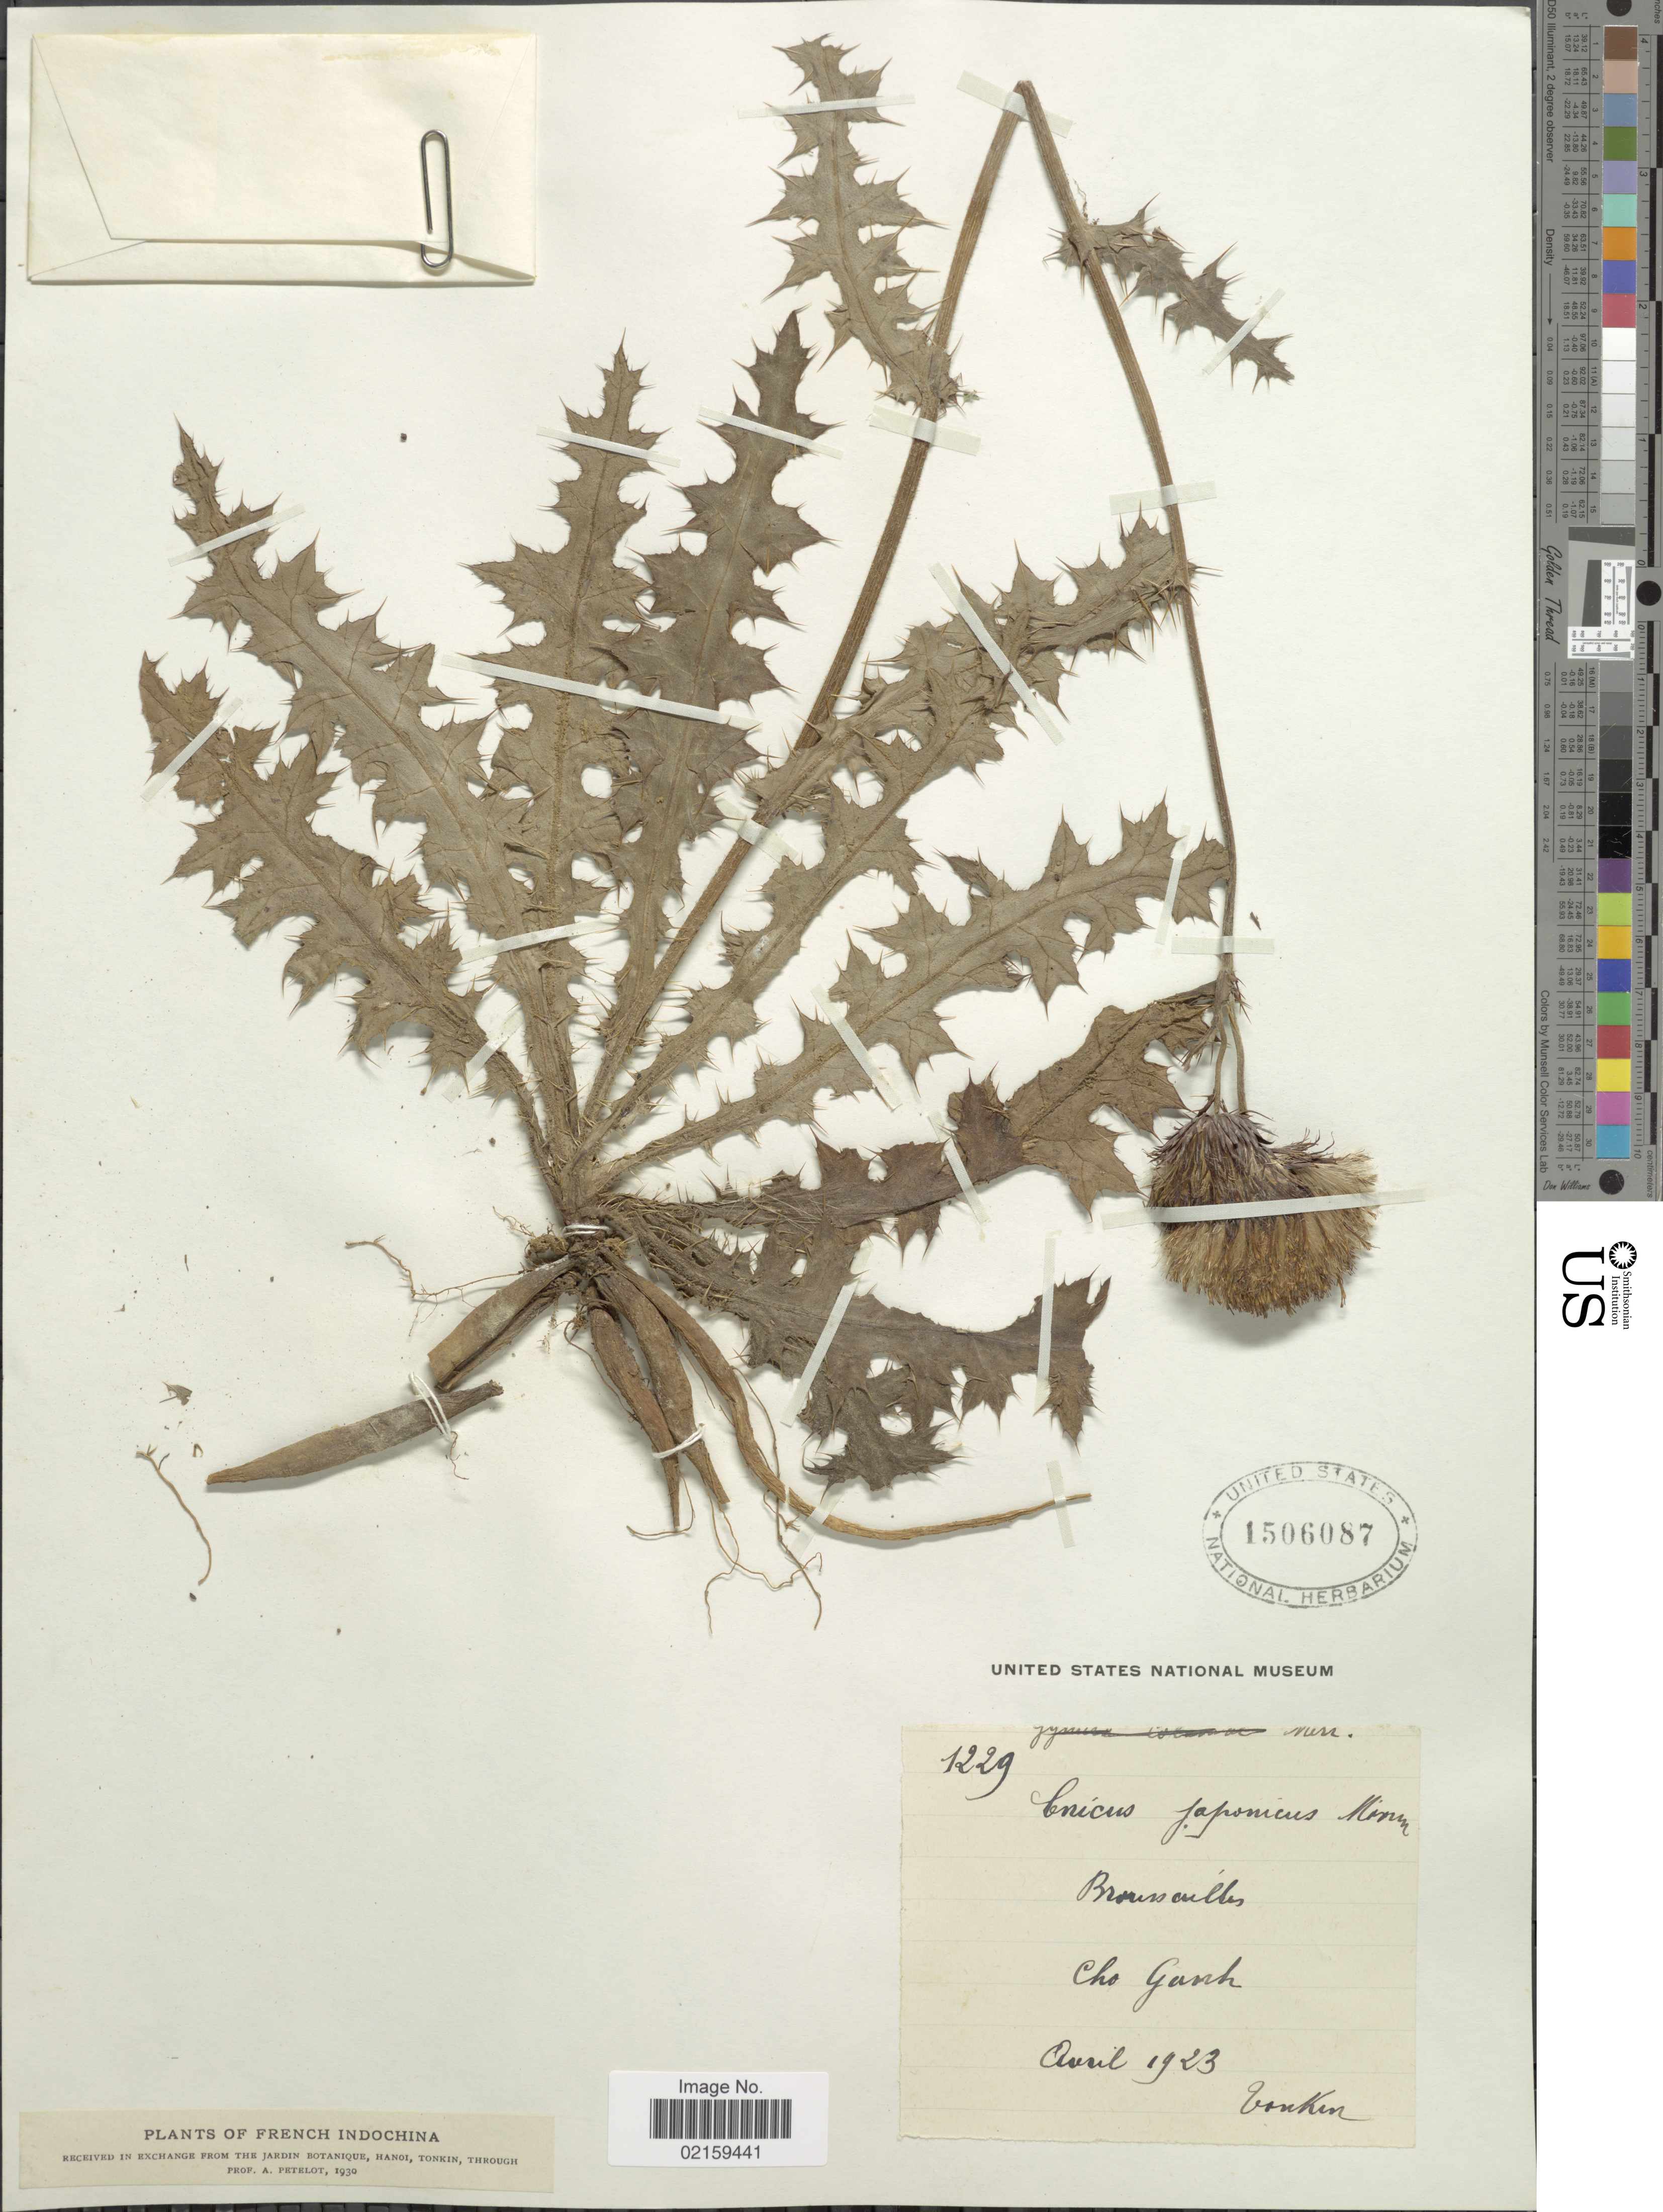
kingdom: Plantae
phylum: Tracheophyta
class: Magnoliopsida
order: Asterales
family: Asteraceae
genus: Cirsium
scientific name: Cirsium japonicum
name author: DC.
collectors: A. Petelot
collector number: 1229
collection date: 1923-04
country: Vietnam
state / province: Ninh Bình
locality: Tonkin. Cho Ganh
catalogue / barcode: US 1506087